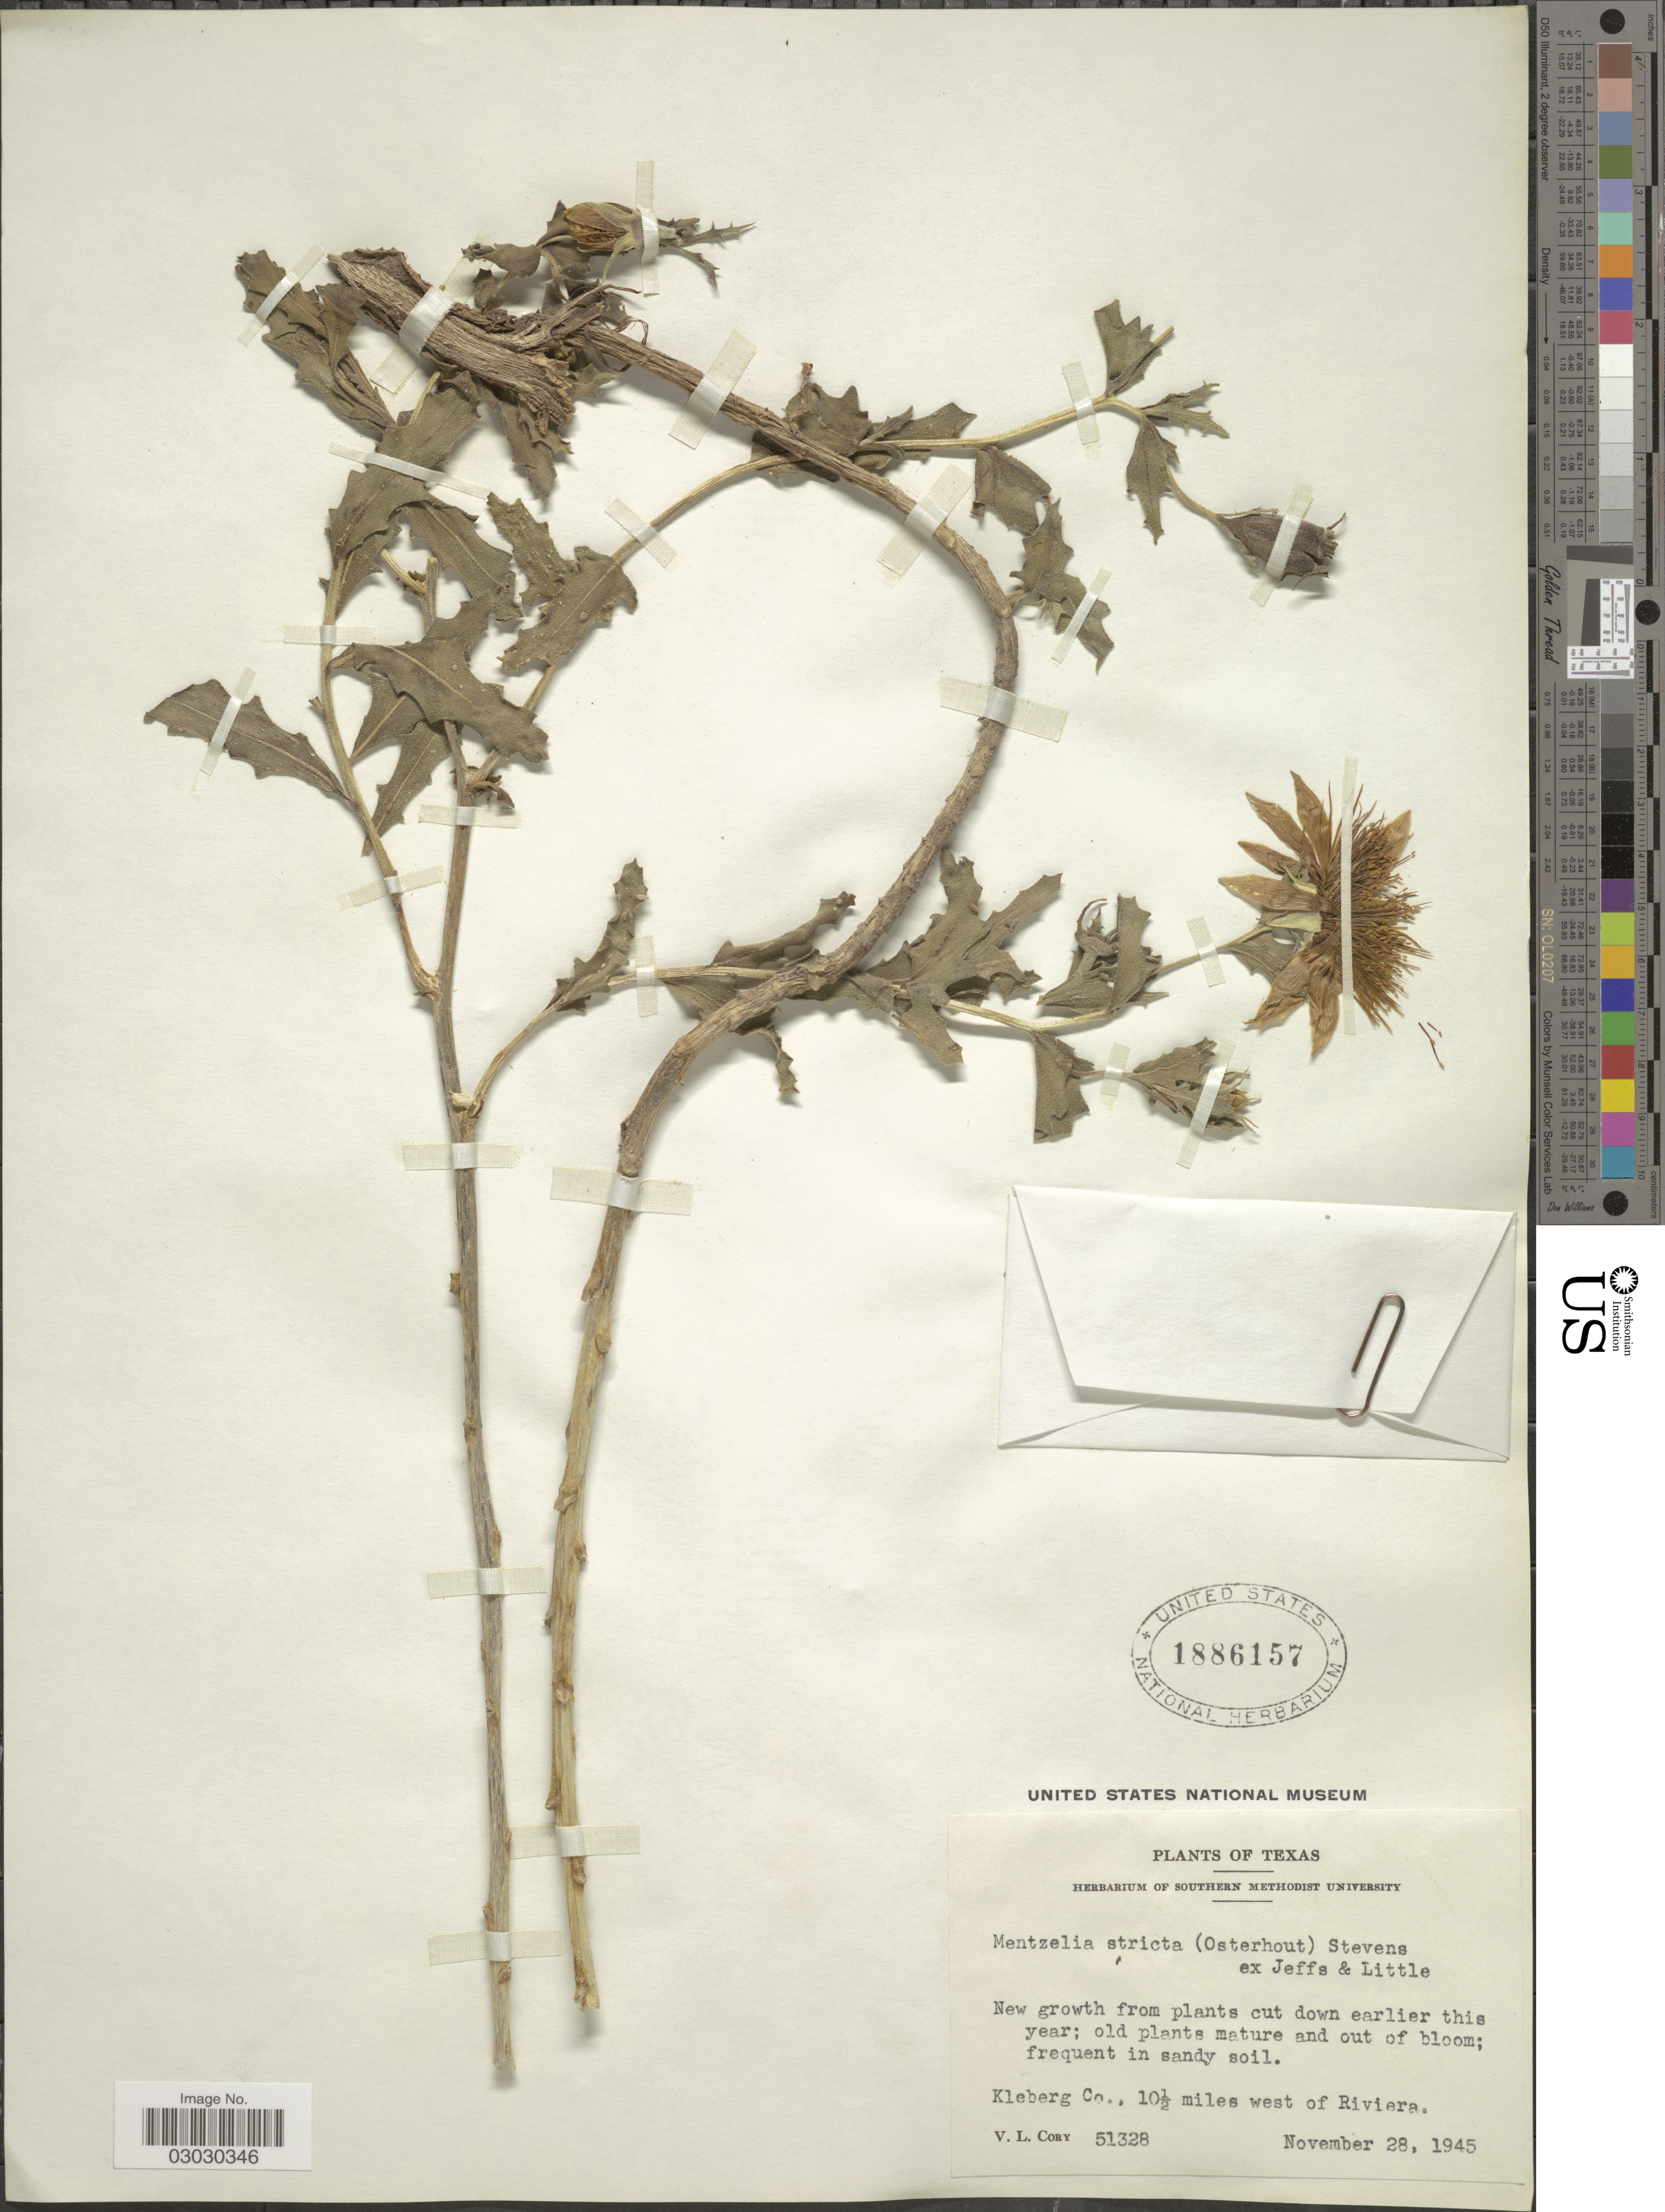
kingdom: Plantae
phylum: Tracheophyta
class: Magnoliopsida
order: Cornales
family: Loasaceae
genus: Mentzelia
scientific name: Mentzelia stricta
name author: (Osterh.) Stevens ex Jeffs & Little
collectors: V. Cory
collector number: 51328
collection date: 1945-11-28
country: United States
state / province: Texas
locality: Kleberg Co., 10½ miles west of Riviera.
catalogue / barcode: US 1886157